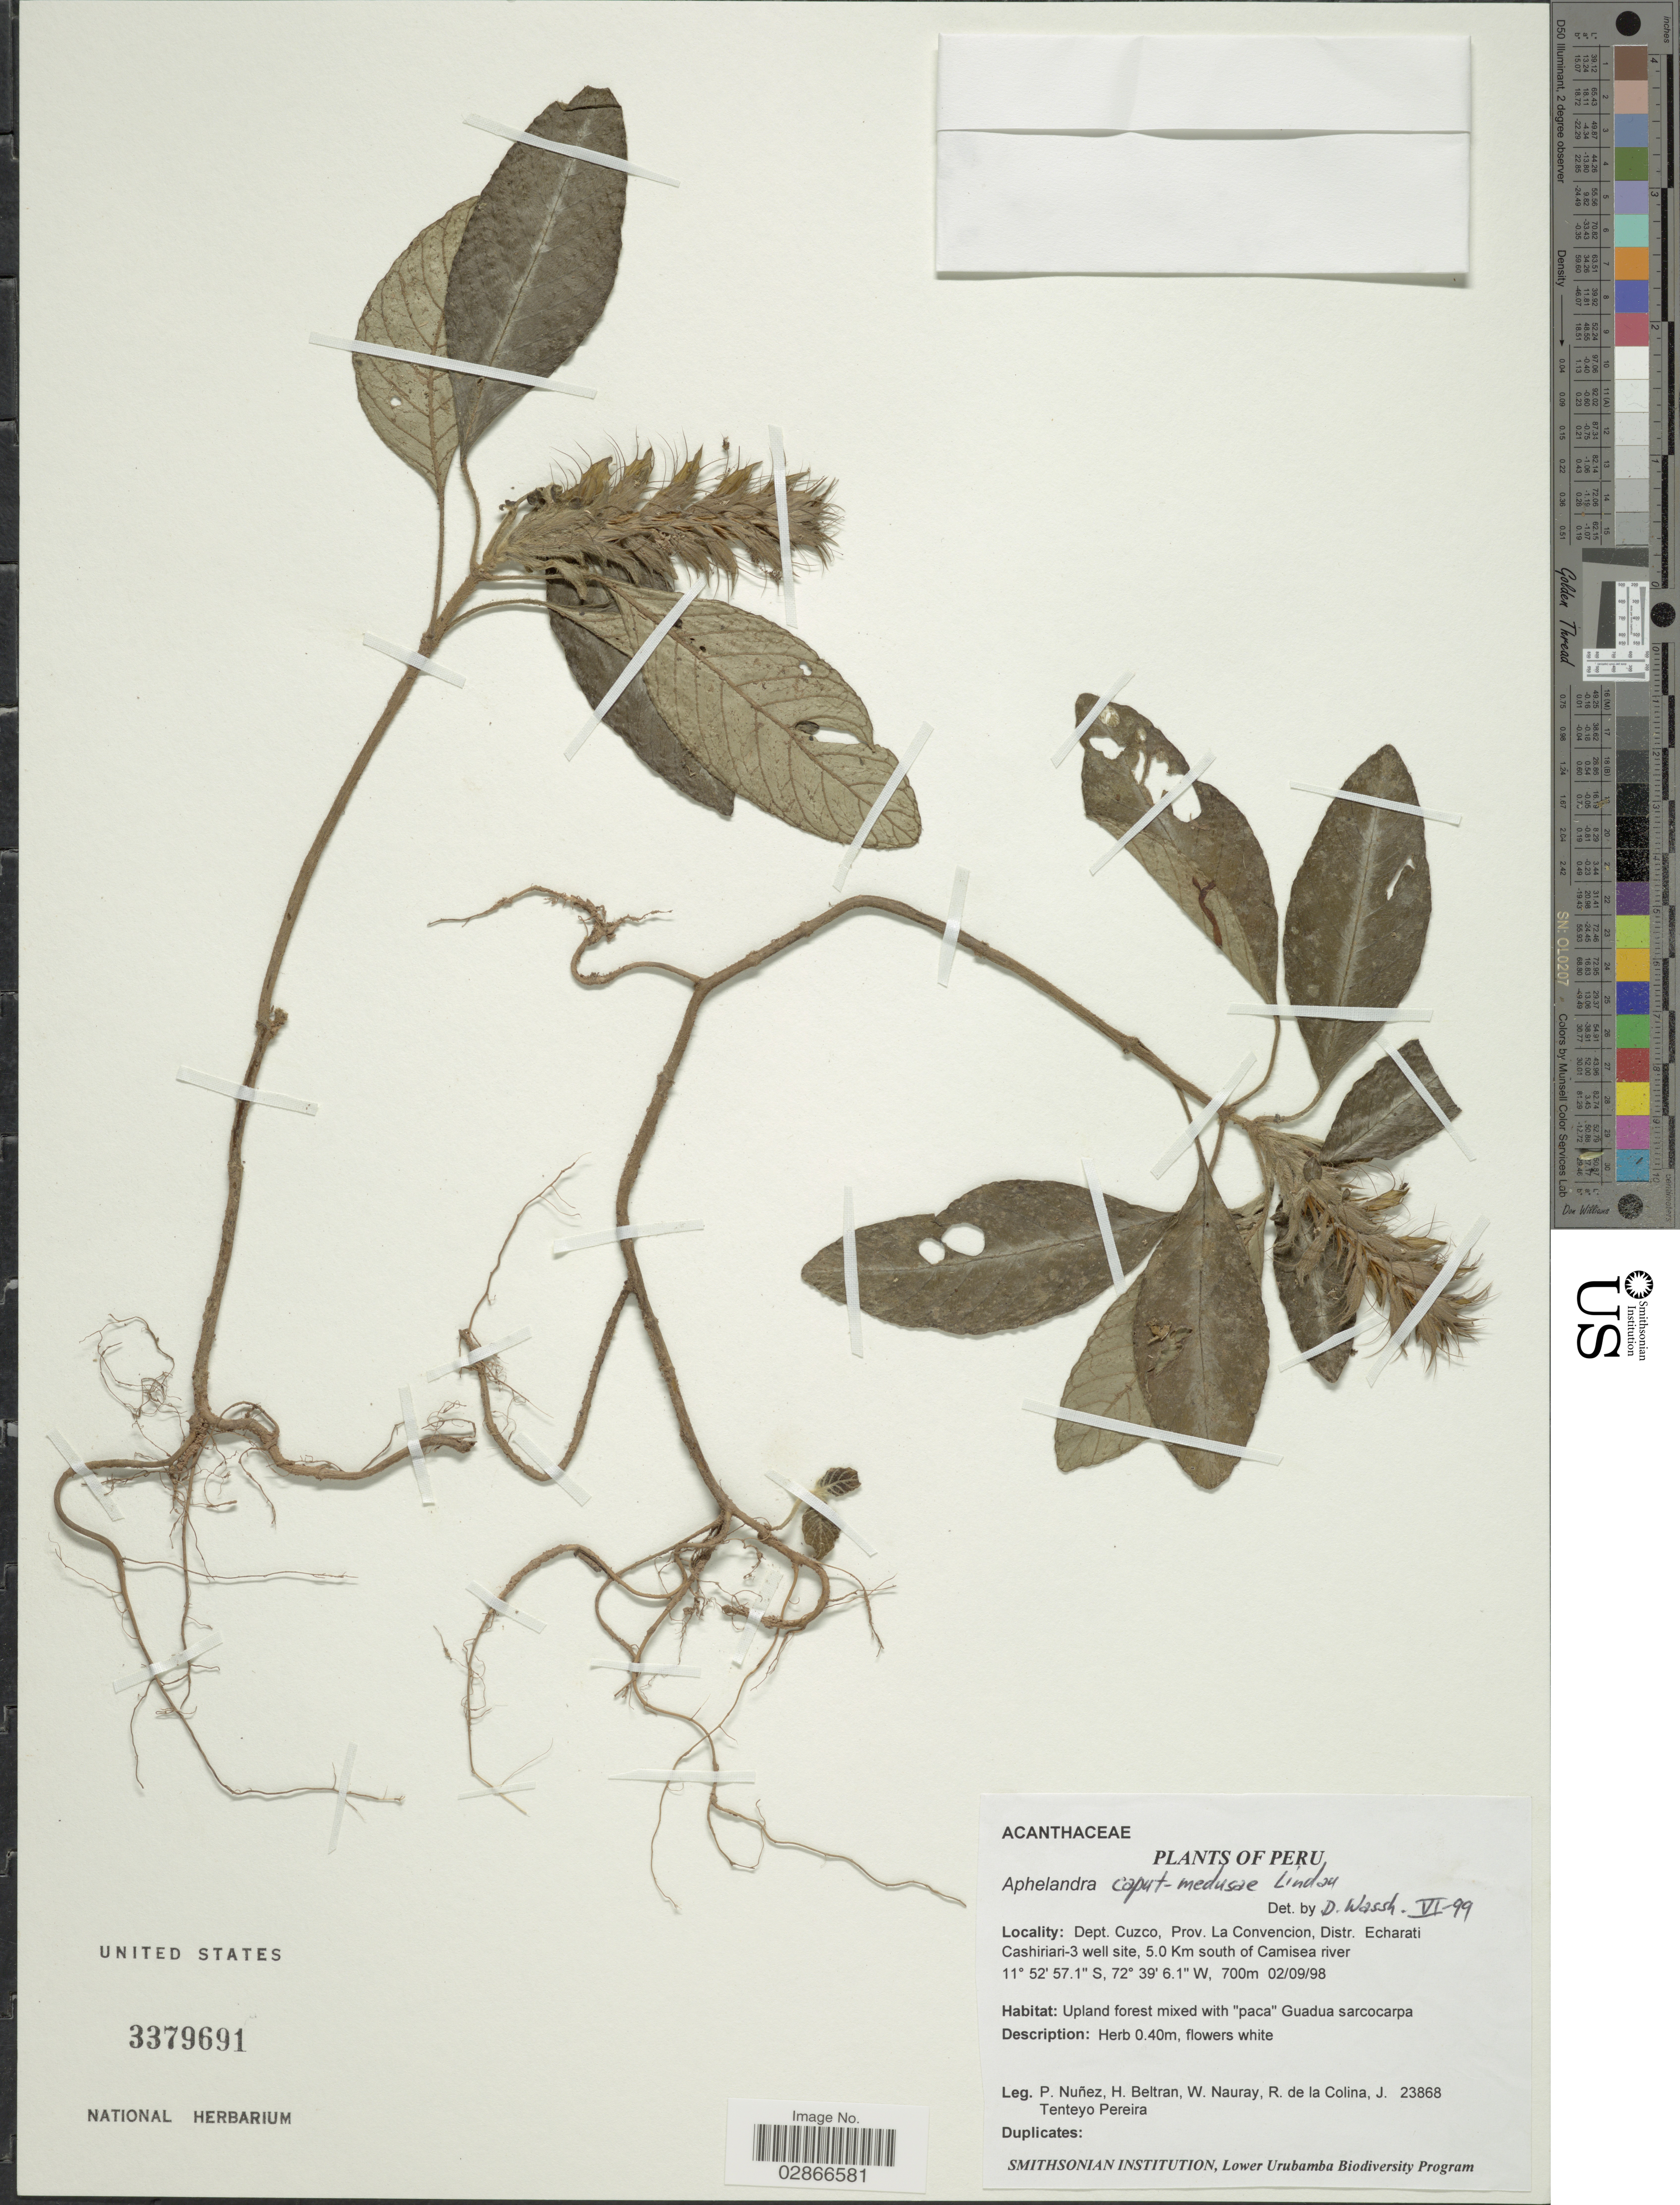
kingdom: Plantae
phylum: Tracheophyta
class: Magnoliopsida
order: Lamiales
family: Acanthaceae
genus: Aphelandra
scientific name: Aphelandra caput-medusae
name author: Lindau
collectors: P. Nuñez V., H. Beltran, W. Nauray, R. Colina & J. T. Pereira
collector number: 23868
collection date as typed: Transcribed d/m/y: 2/9/98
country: Peru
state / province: Cusco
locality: Dept. Cuzco. La Convencion, Distr. Echarati Cashiriari-3 well site, 5.0 Km south of Camisea river.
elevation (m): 700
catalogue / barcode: US 3379691